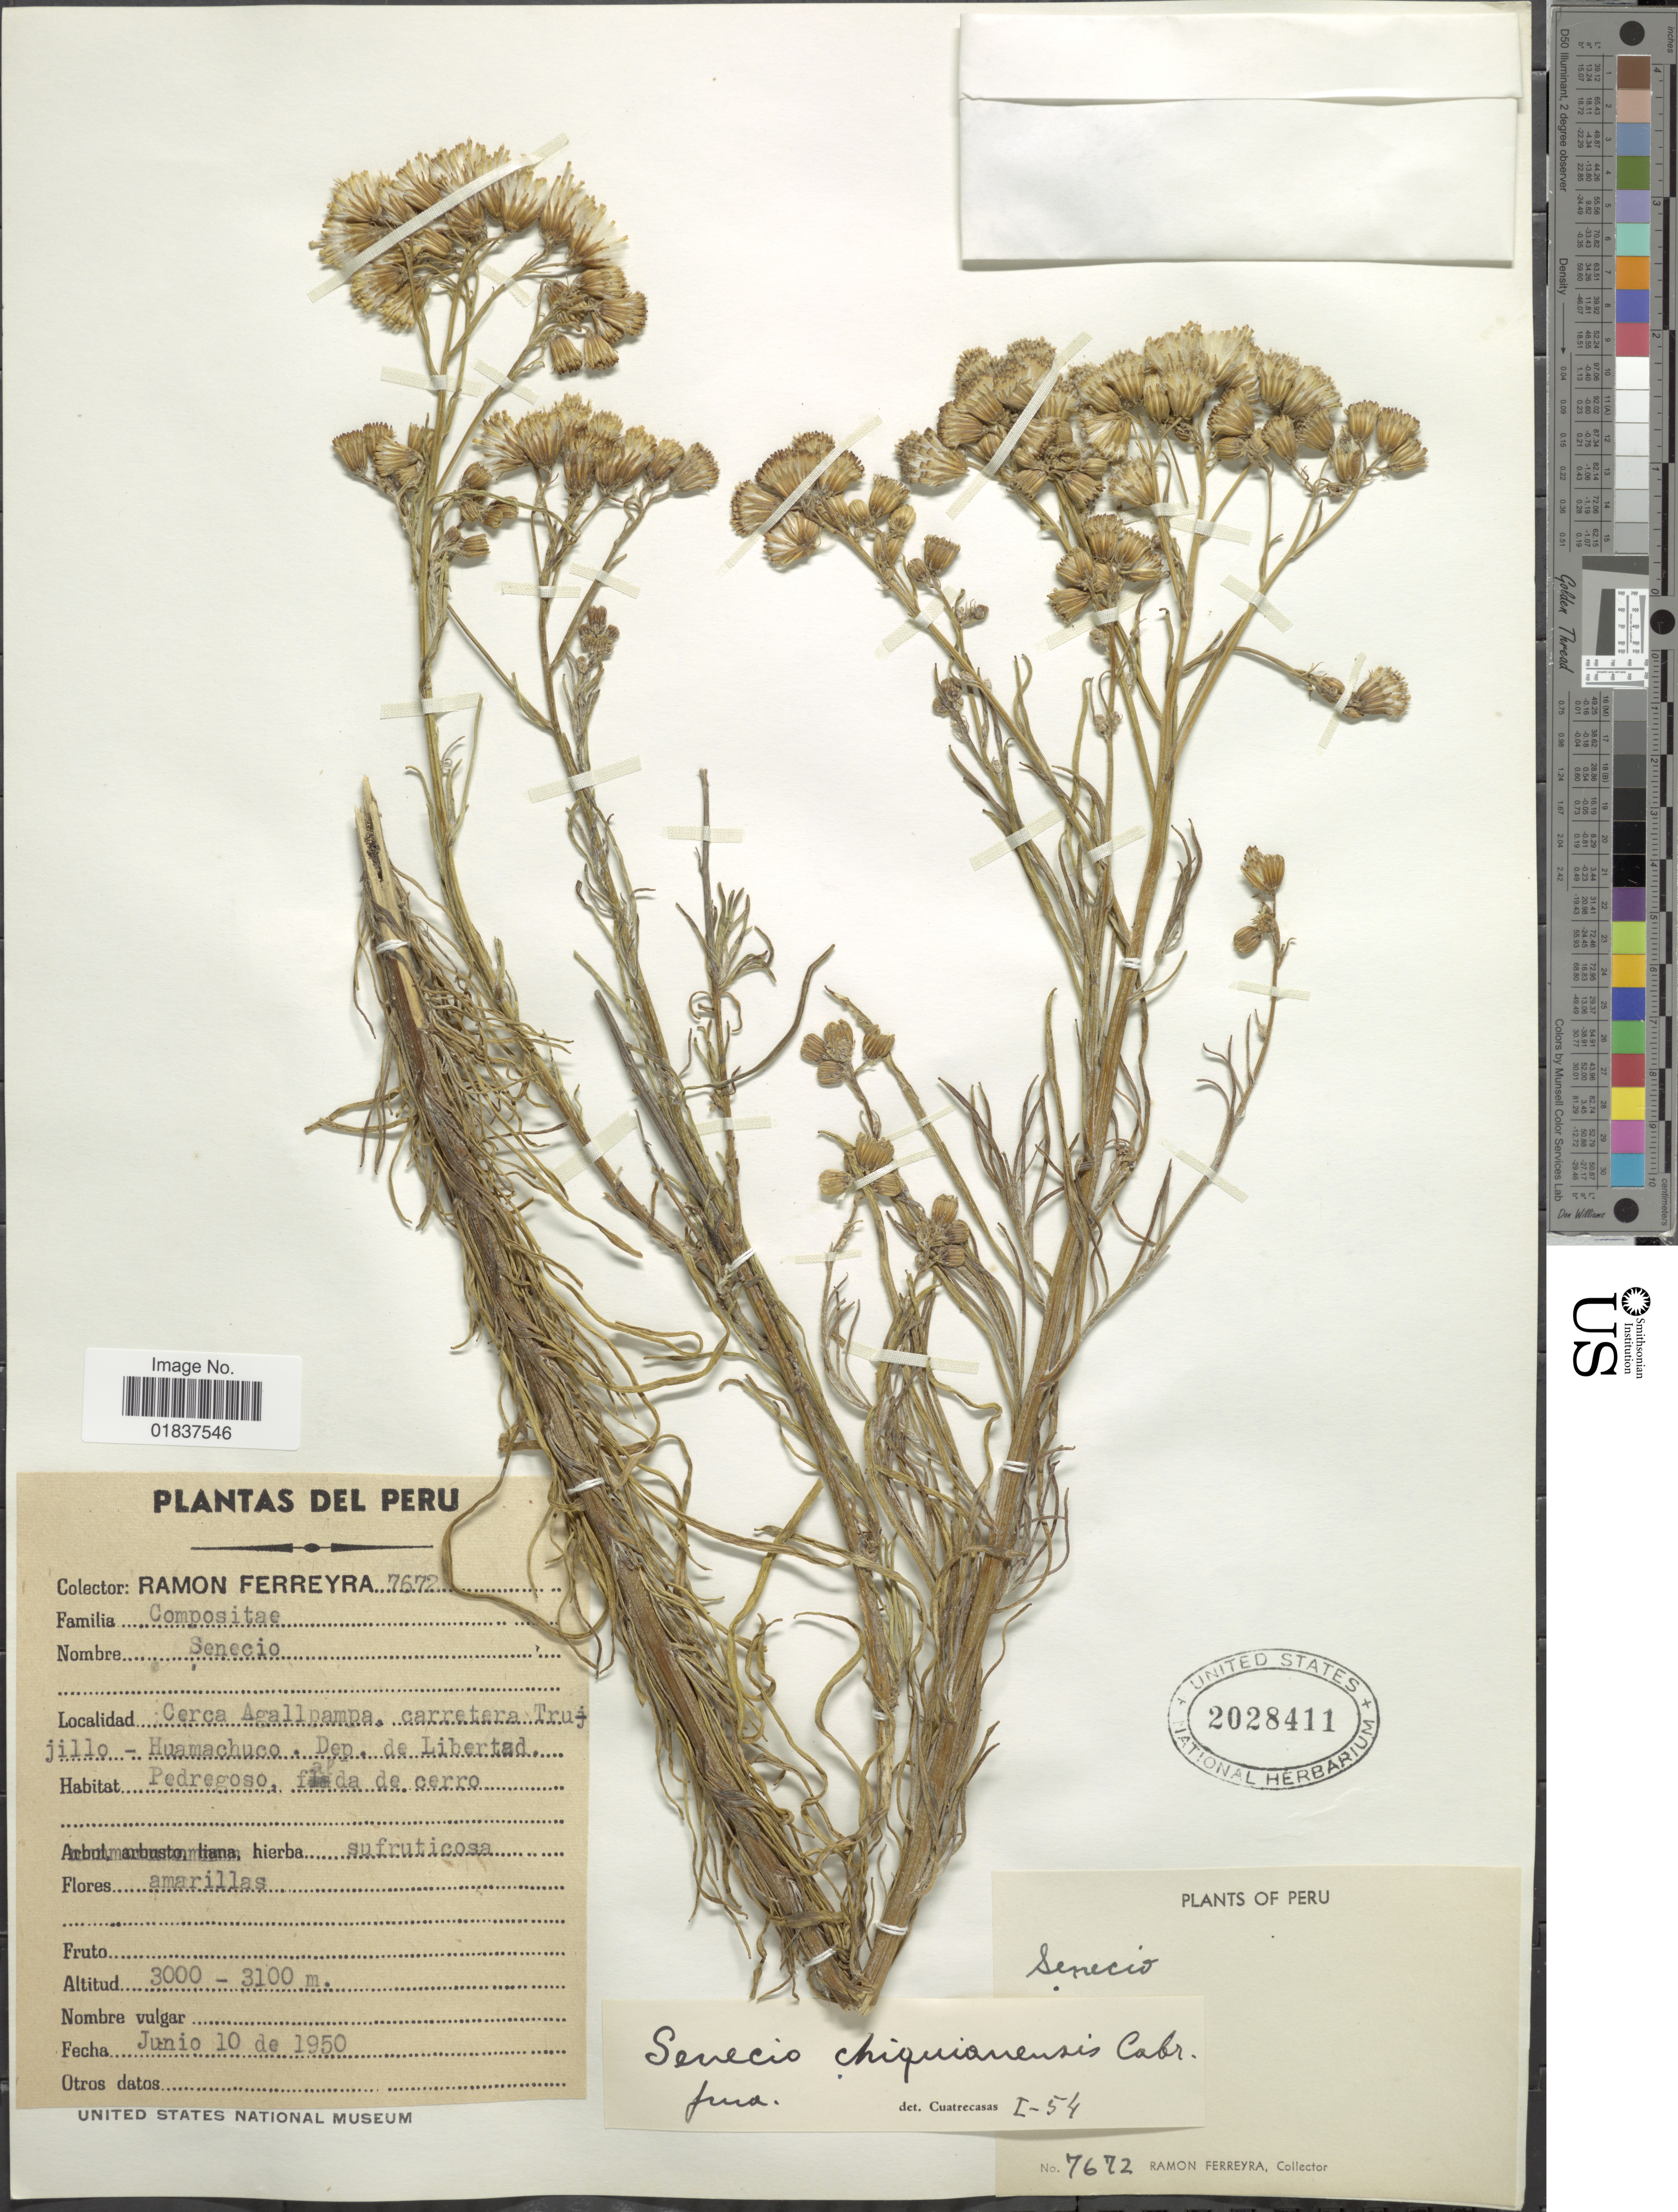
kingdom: Plantae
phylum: Tracheophyta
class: Magnoliopsida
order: Asterales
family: Asteraceae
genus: Senecio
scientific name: Senecio chiquianensis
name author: Cabrera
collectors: R. A. Ferreyra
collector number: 7672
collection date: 1950-06-10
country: Peru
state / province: La Libertad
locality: Cerca Agallpampa, carretera Trujillo-Huamachuco. Dep. de Libertad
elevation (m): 3000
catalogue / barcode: US 2028411